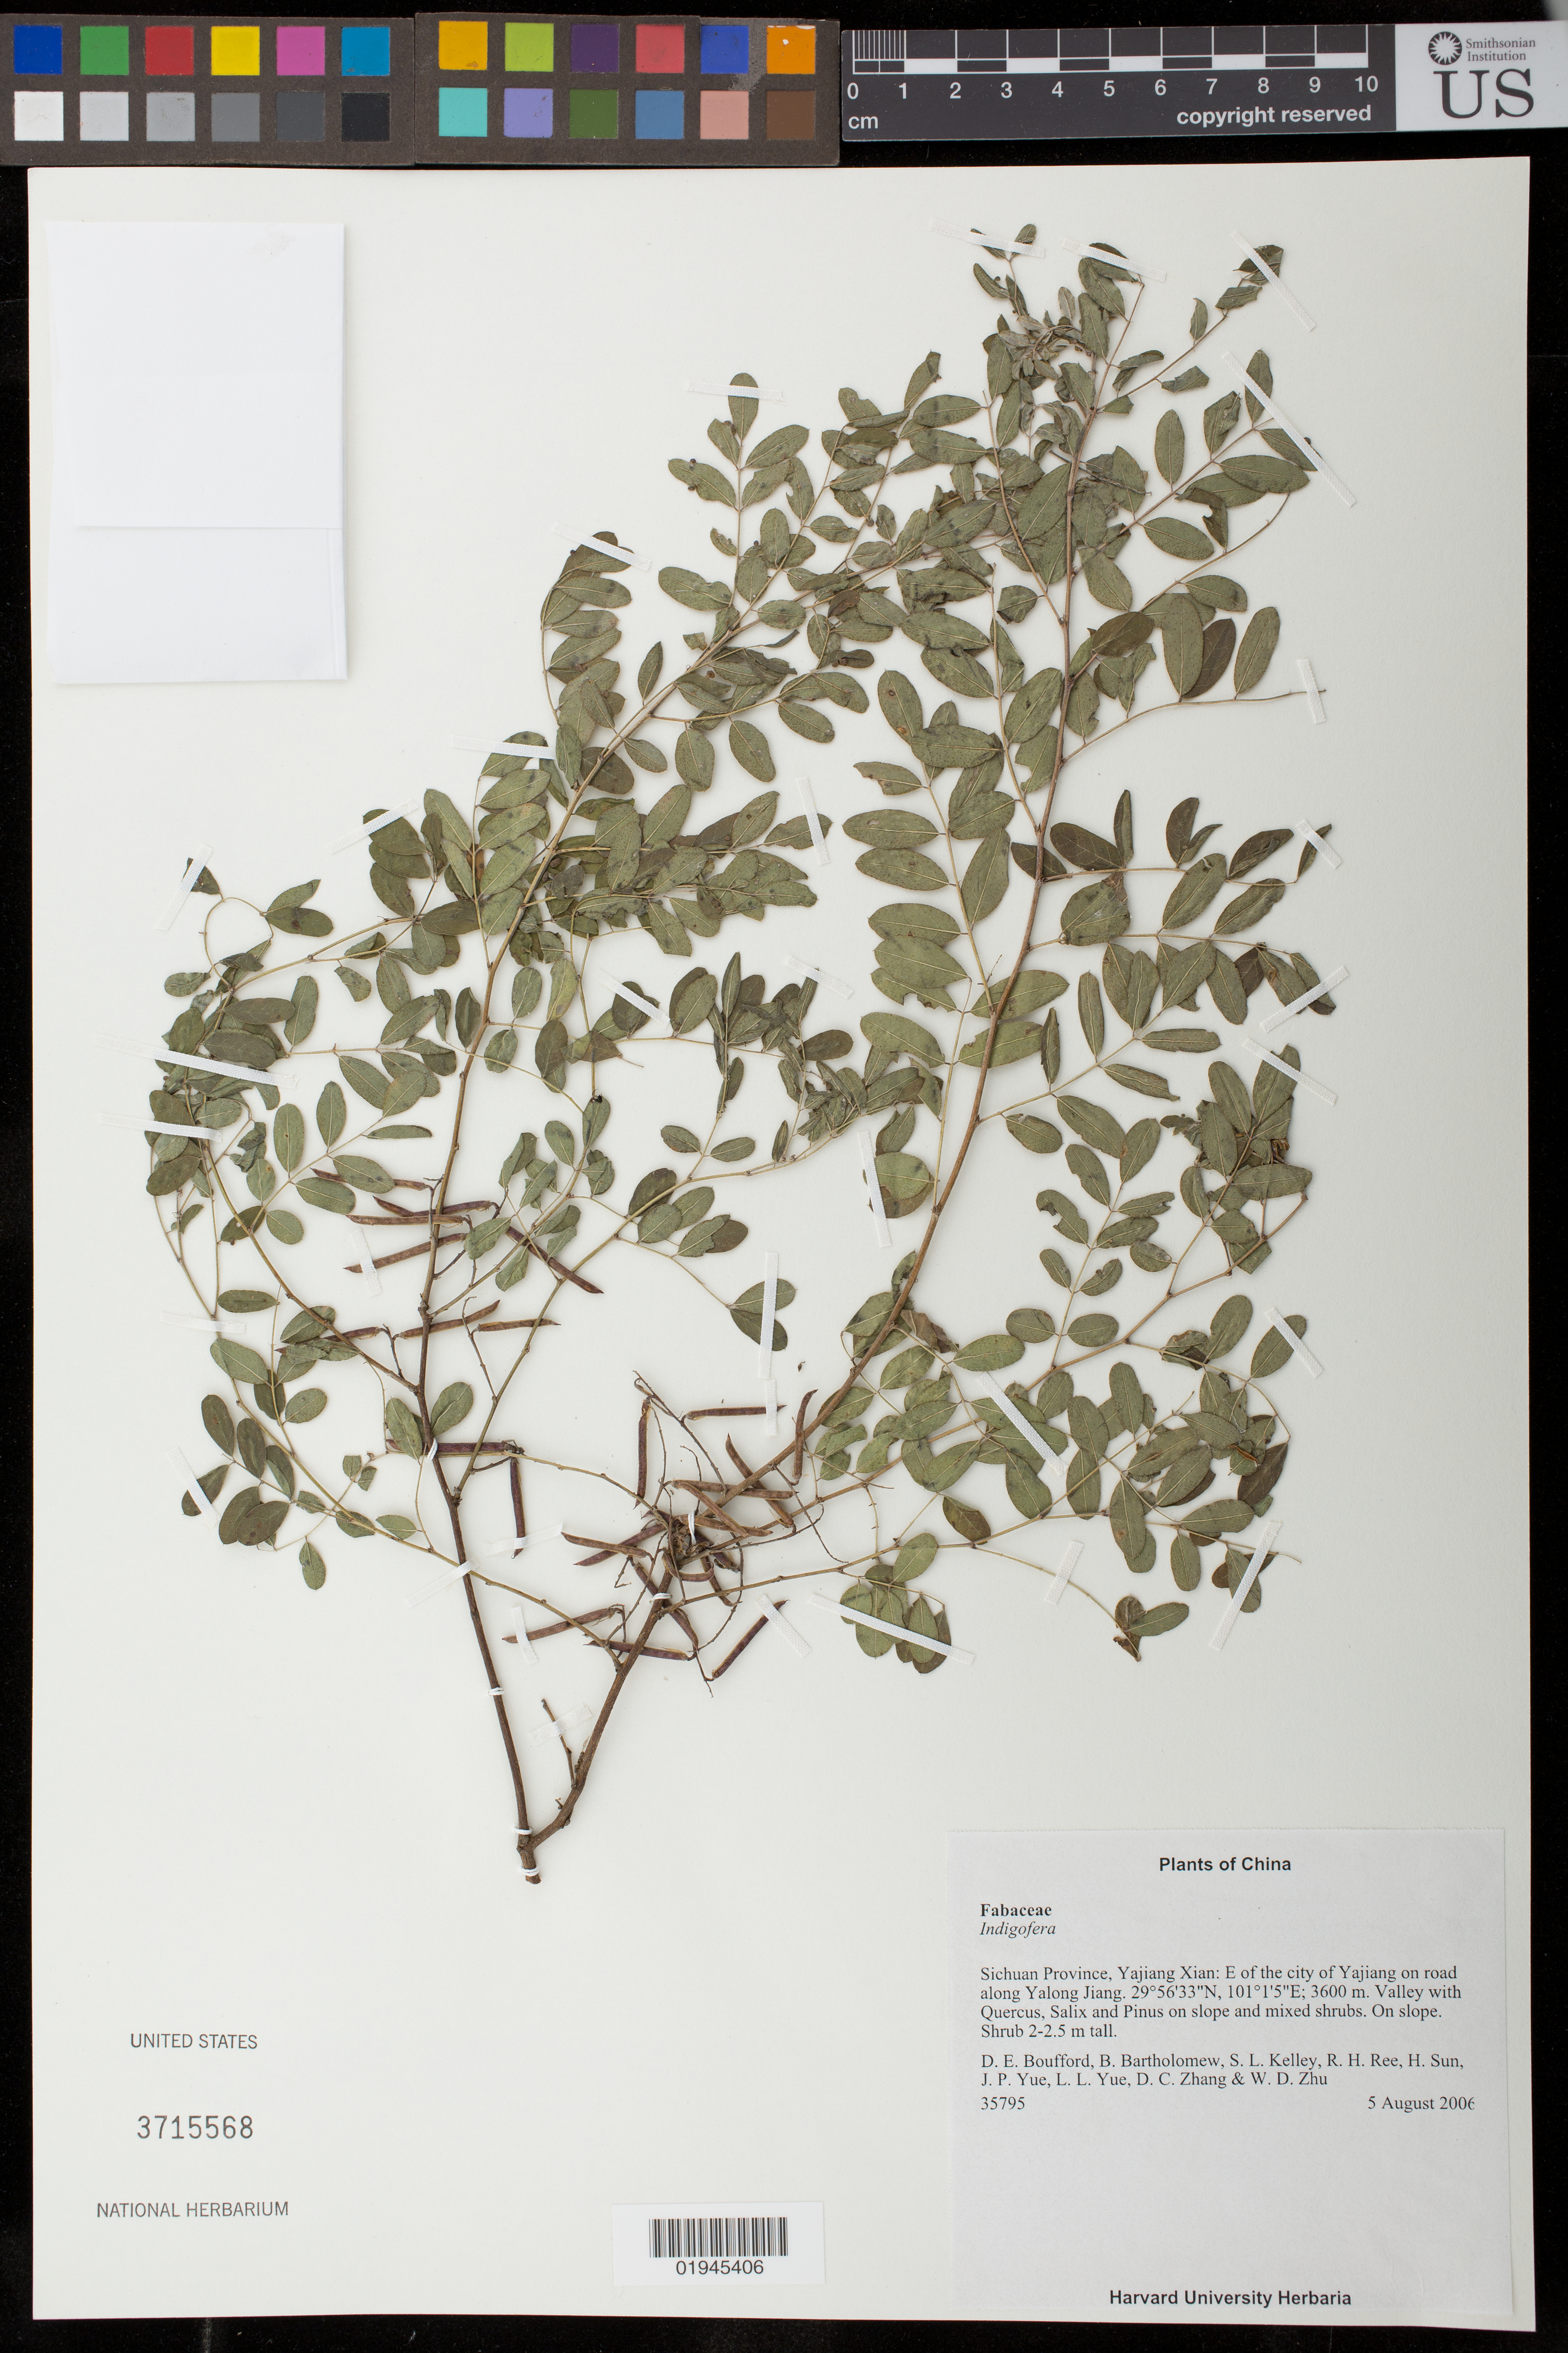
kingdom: Plantae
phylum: Tracheophyta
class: Magnoliopsida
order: Fabales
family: Fabaceae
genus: Indigofera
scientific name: Indigofera sp.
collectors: D. E. Boufford, B. Bartholomew, S. Kelley, R. Ree, H. Sun, J. Yue, D. Zhang, L. Yue & W. Zhu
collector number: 35795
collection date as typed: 5 August 2006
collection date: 2006-08-05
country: China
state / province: Sichuan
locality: Yajiang Xian: E of the city of Yajiang on the road along Yalong Jiang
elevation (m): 3600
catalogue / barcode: US 3715568